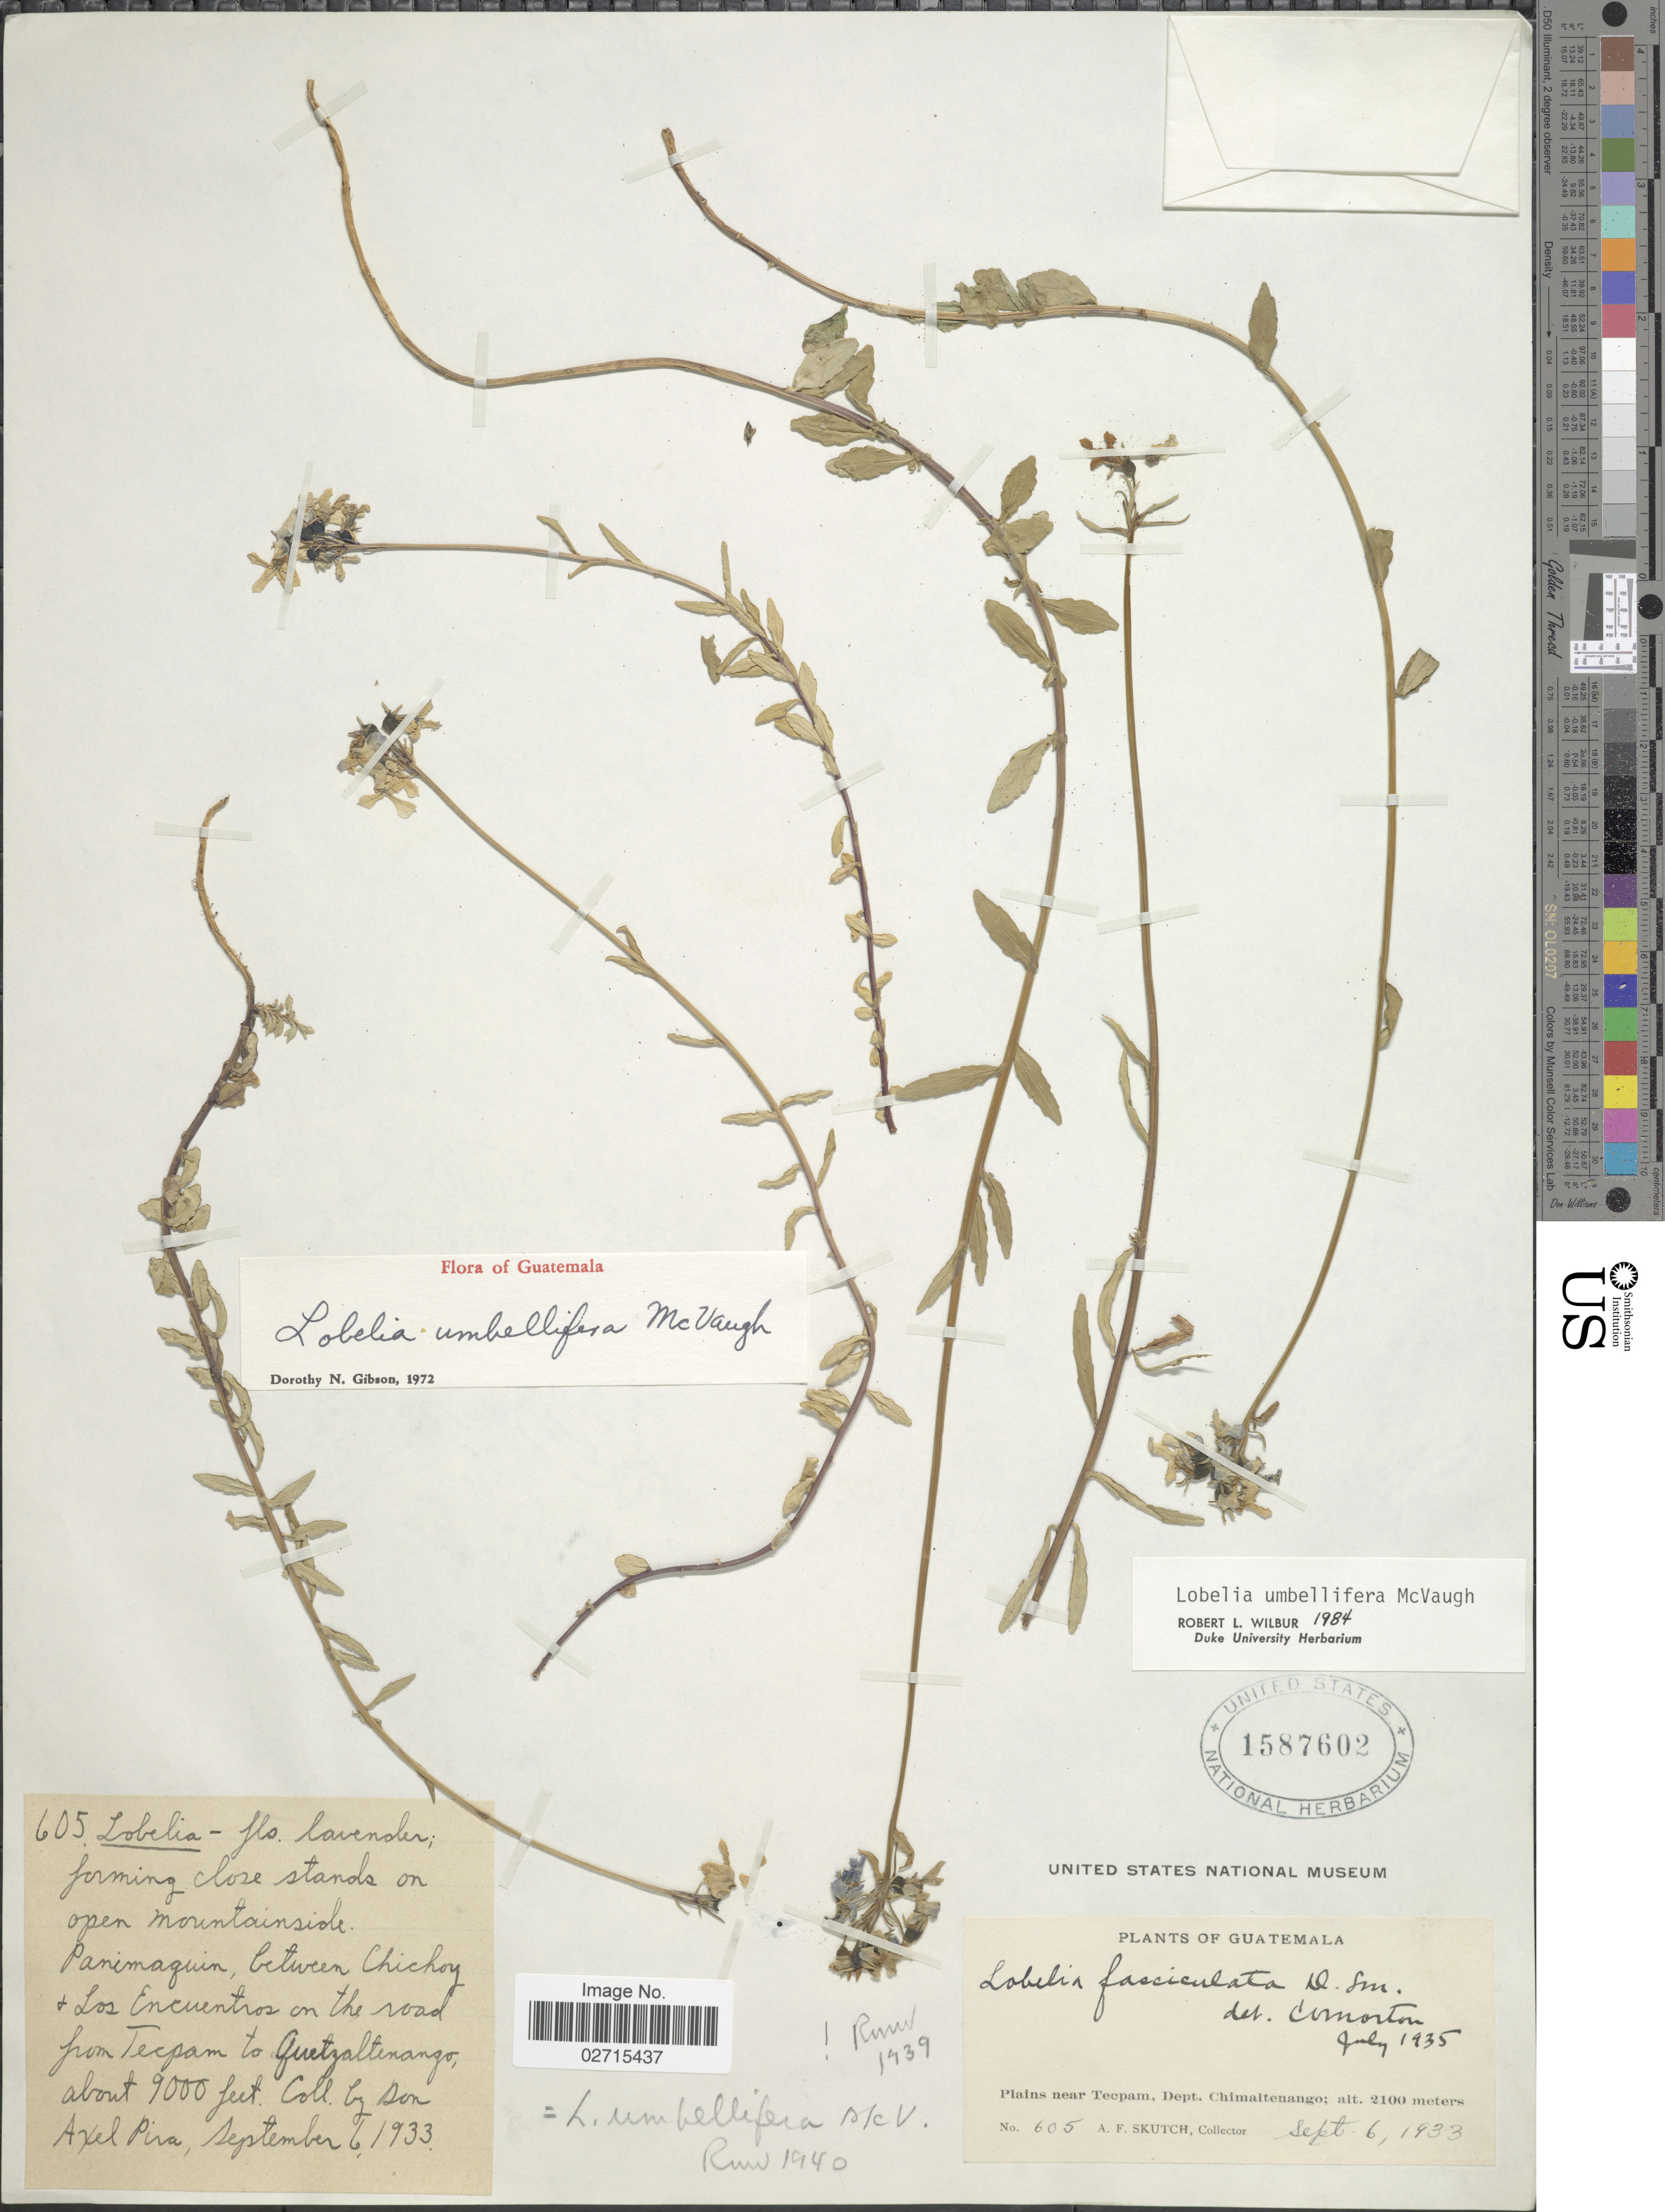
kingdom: Plantae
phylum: Tracheophyta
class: Magnoliopsida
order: Asterales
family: Campanulaceae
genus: Lobelia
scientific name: Lobelia umbellifera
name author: McVaugh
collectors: A. F. Skutch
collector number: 605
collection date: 1933-09-06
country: Guatemala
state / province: Chimaltenango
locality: Plains near Tecpam, Dept. Chimaltenango, Panimaquin, between Chichoy + Los Encuentos on the road from Tecpam to Quetzaltenango.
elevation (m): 2743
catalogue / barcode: US 1587602